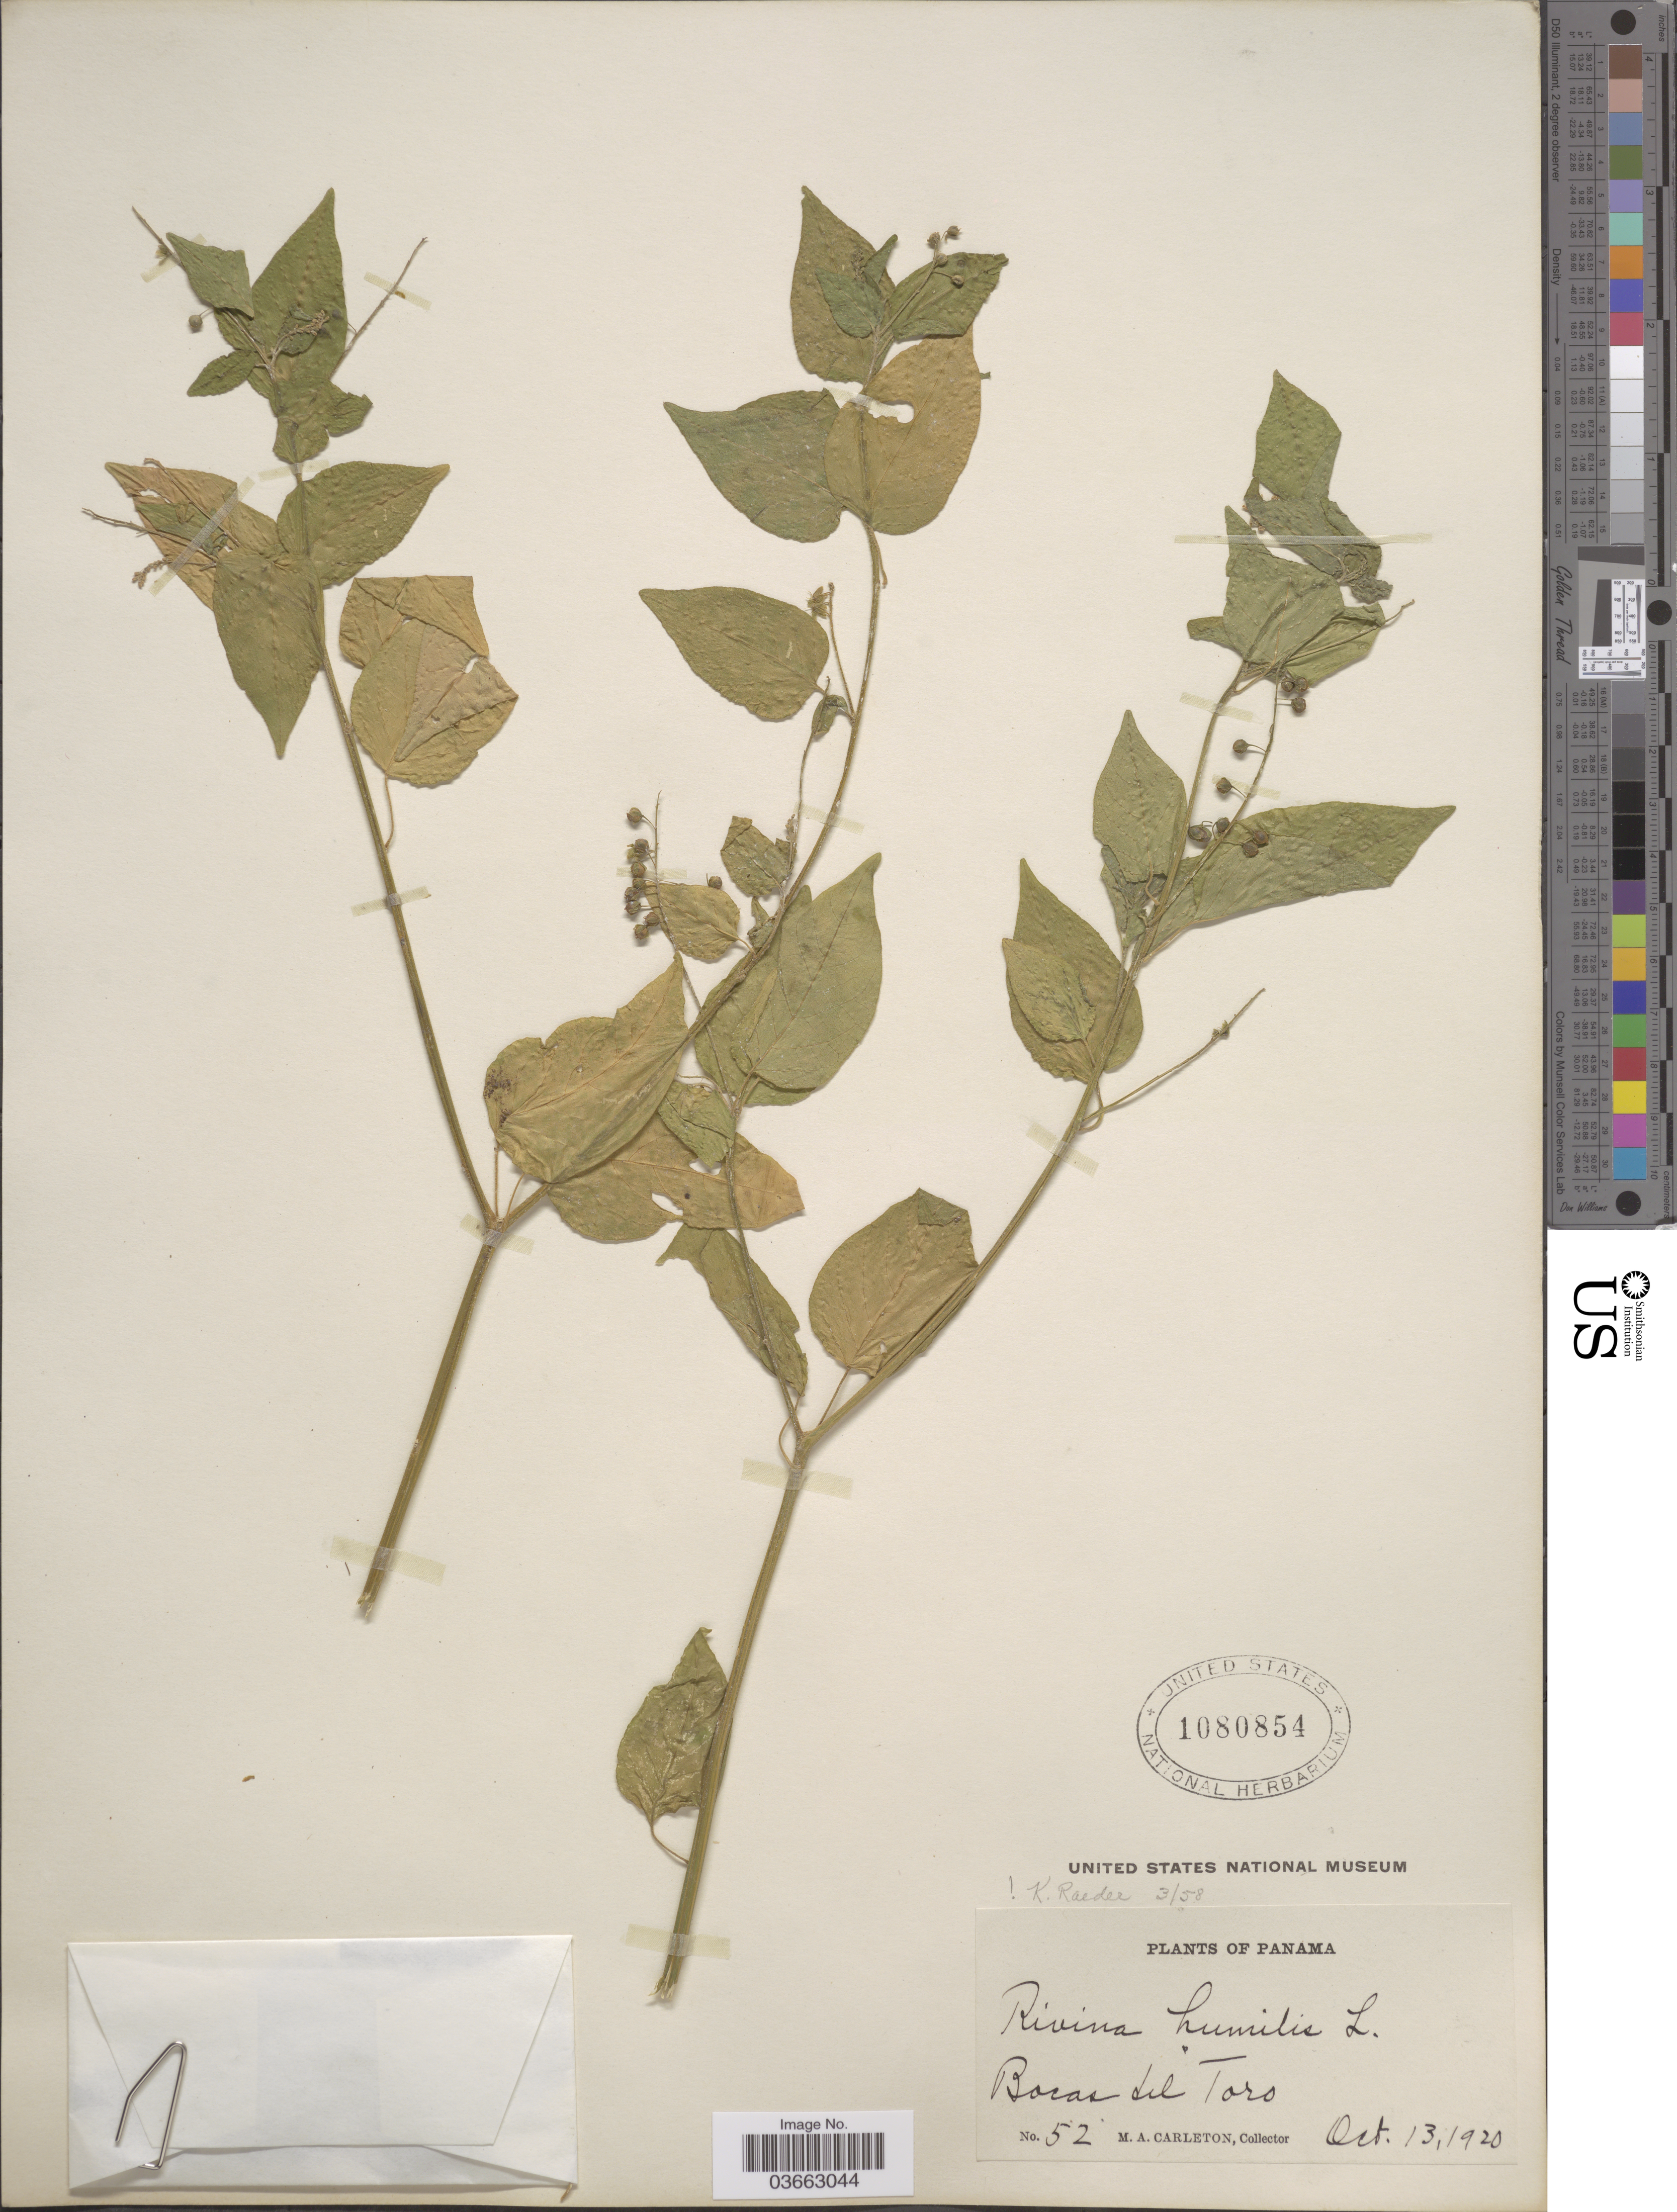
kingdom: Plantae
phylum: Tracheophyta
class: Magnoliopsida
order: Caryophyllales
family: Phytolaccaceae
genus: Rivina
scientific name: Rivina humilis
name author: L.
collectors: M. A. Carleton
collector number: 52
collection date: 1920-10-13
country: Panama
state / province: Bocas del Toro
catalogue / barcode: US 1080854